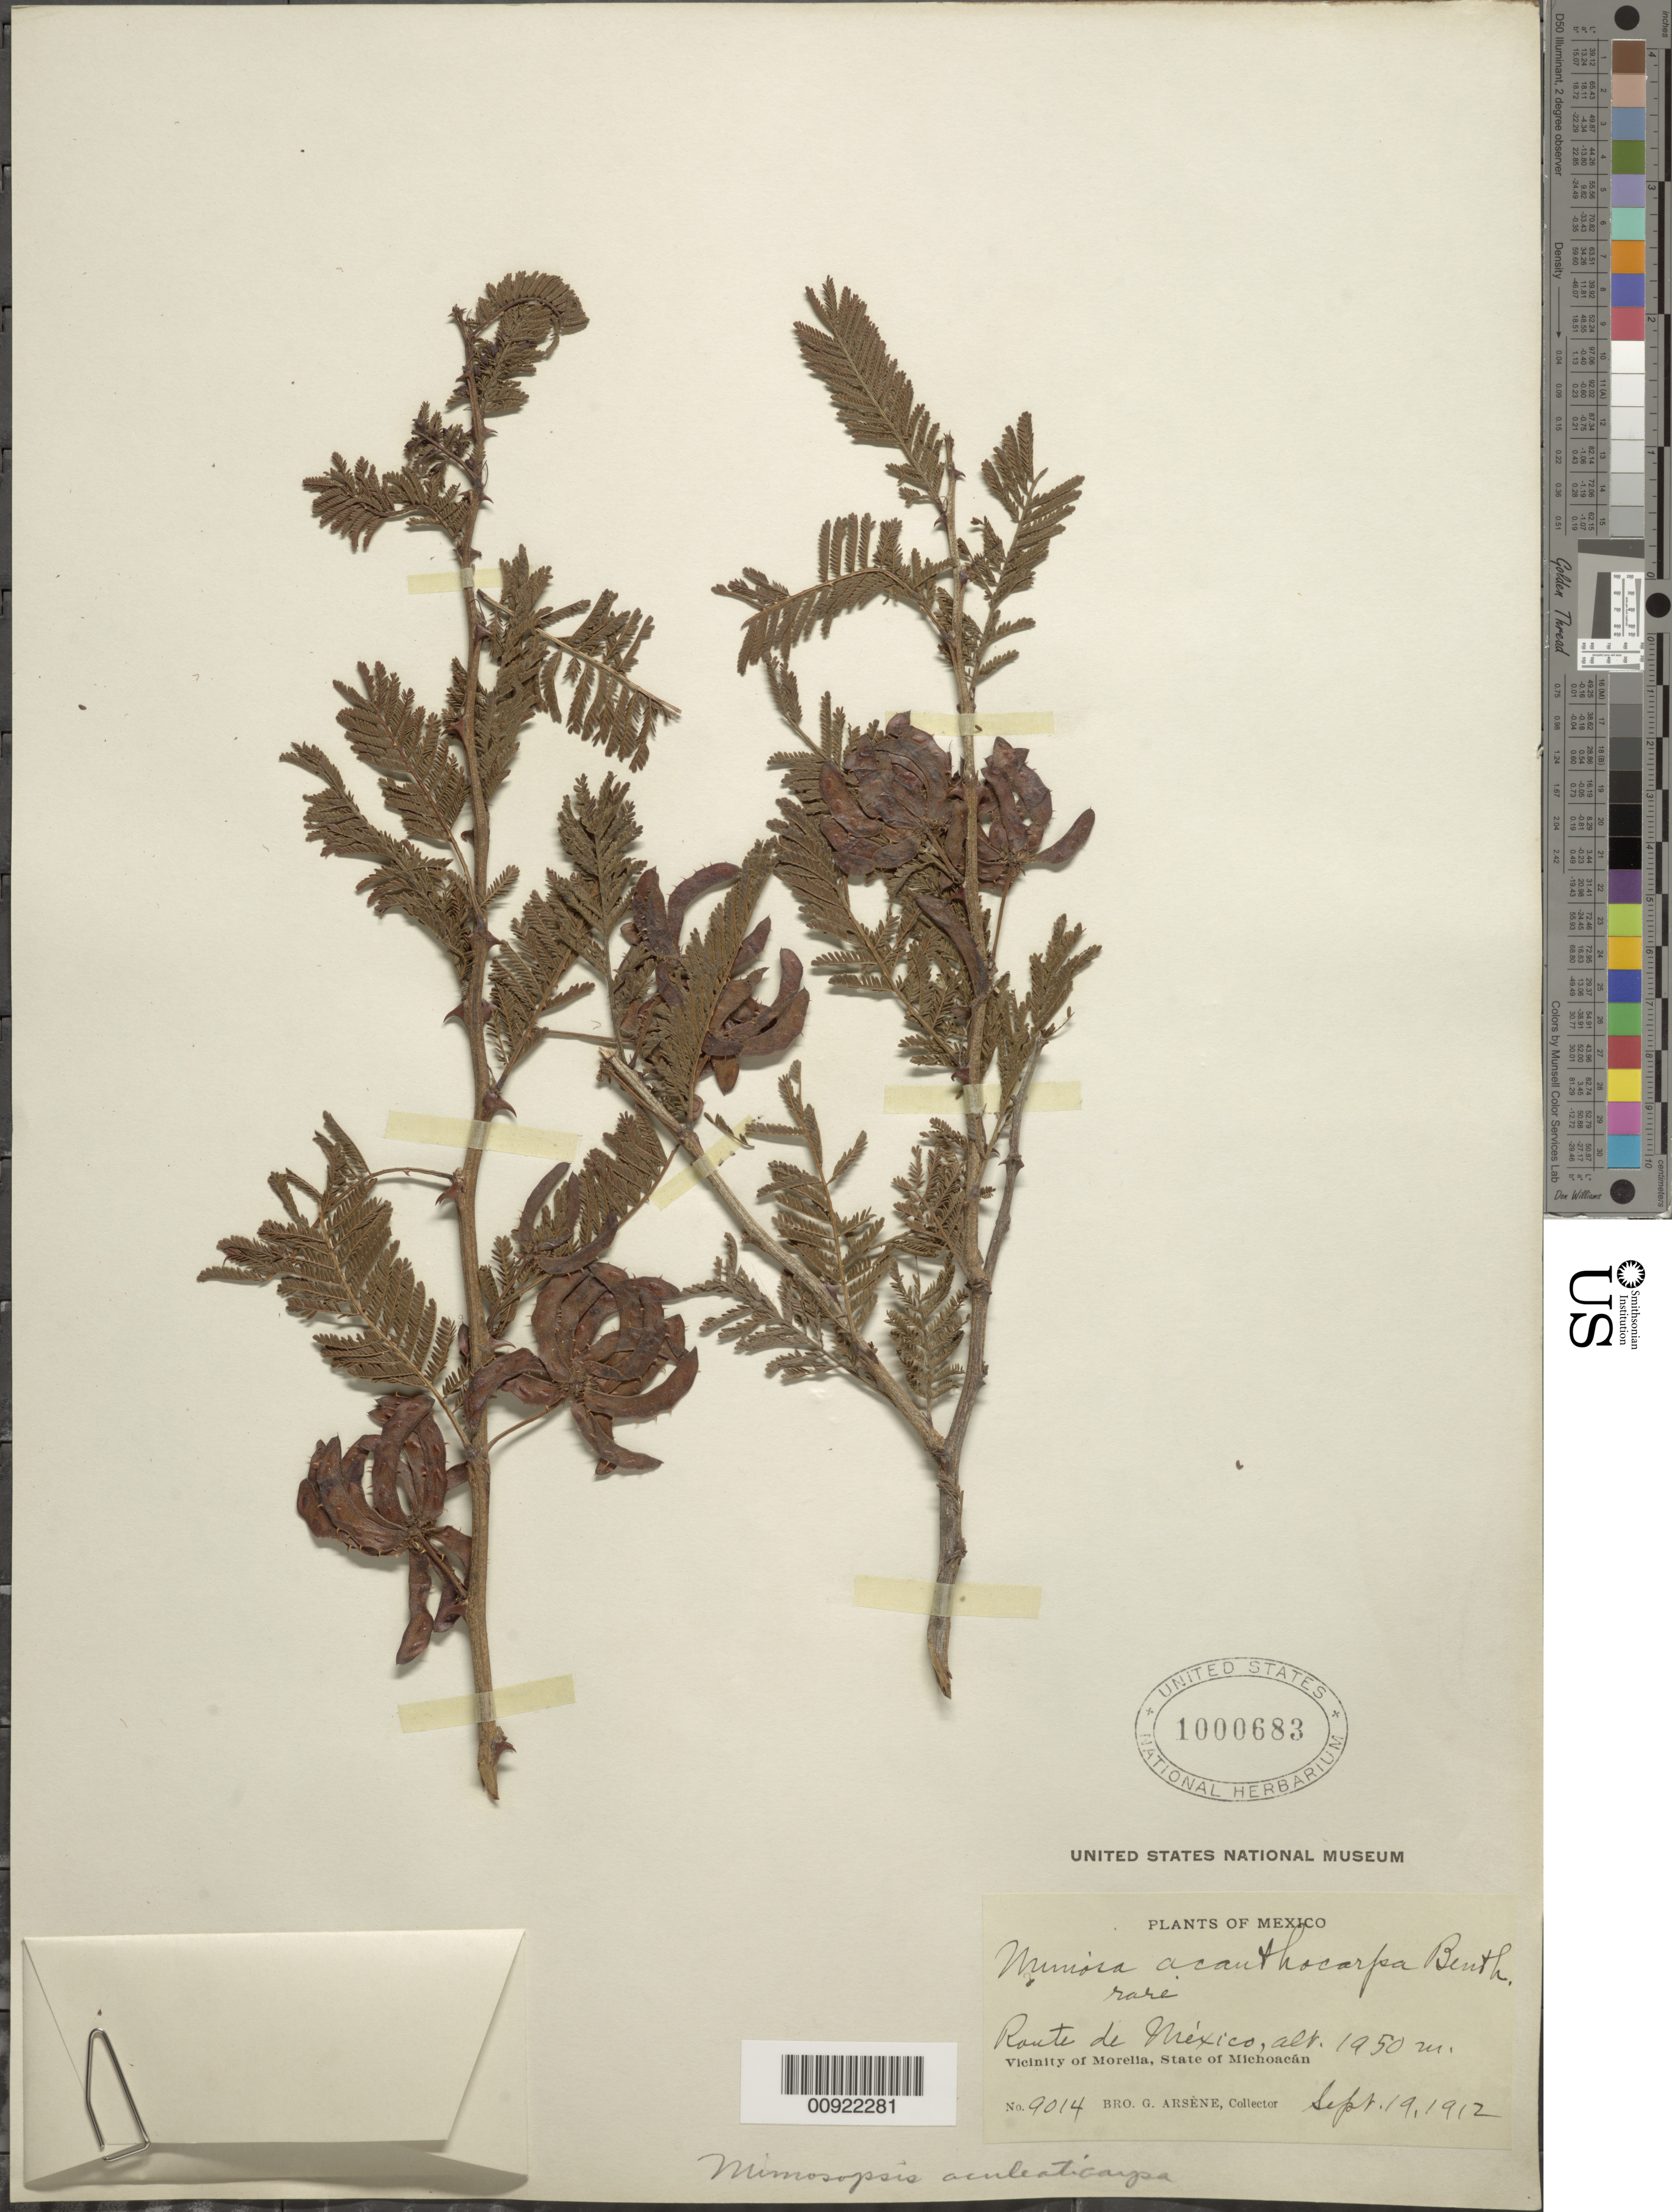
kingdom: Plantae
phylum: Tracheophyta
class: Magnoliopsida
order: Fabales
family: Fabaceae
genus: Mimosa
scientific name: Mimosa aculeaticarpa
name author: Ortega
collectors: Bro. G. Arsène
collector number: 9014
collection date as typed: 19 Sep 1912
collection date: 1912-09-19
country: Mexico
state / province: Michoacán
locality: Route de México. Vicinity of Morelia, State of Michoacán.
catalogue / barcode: US 1000683